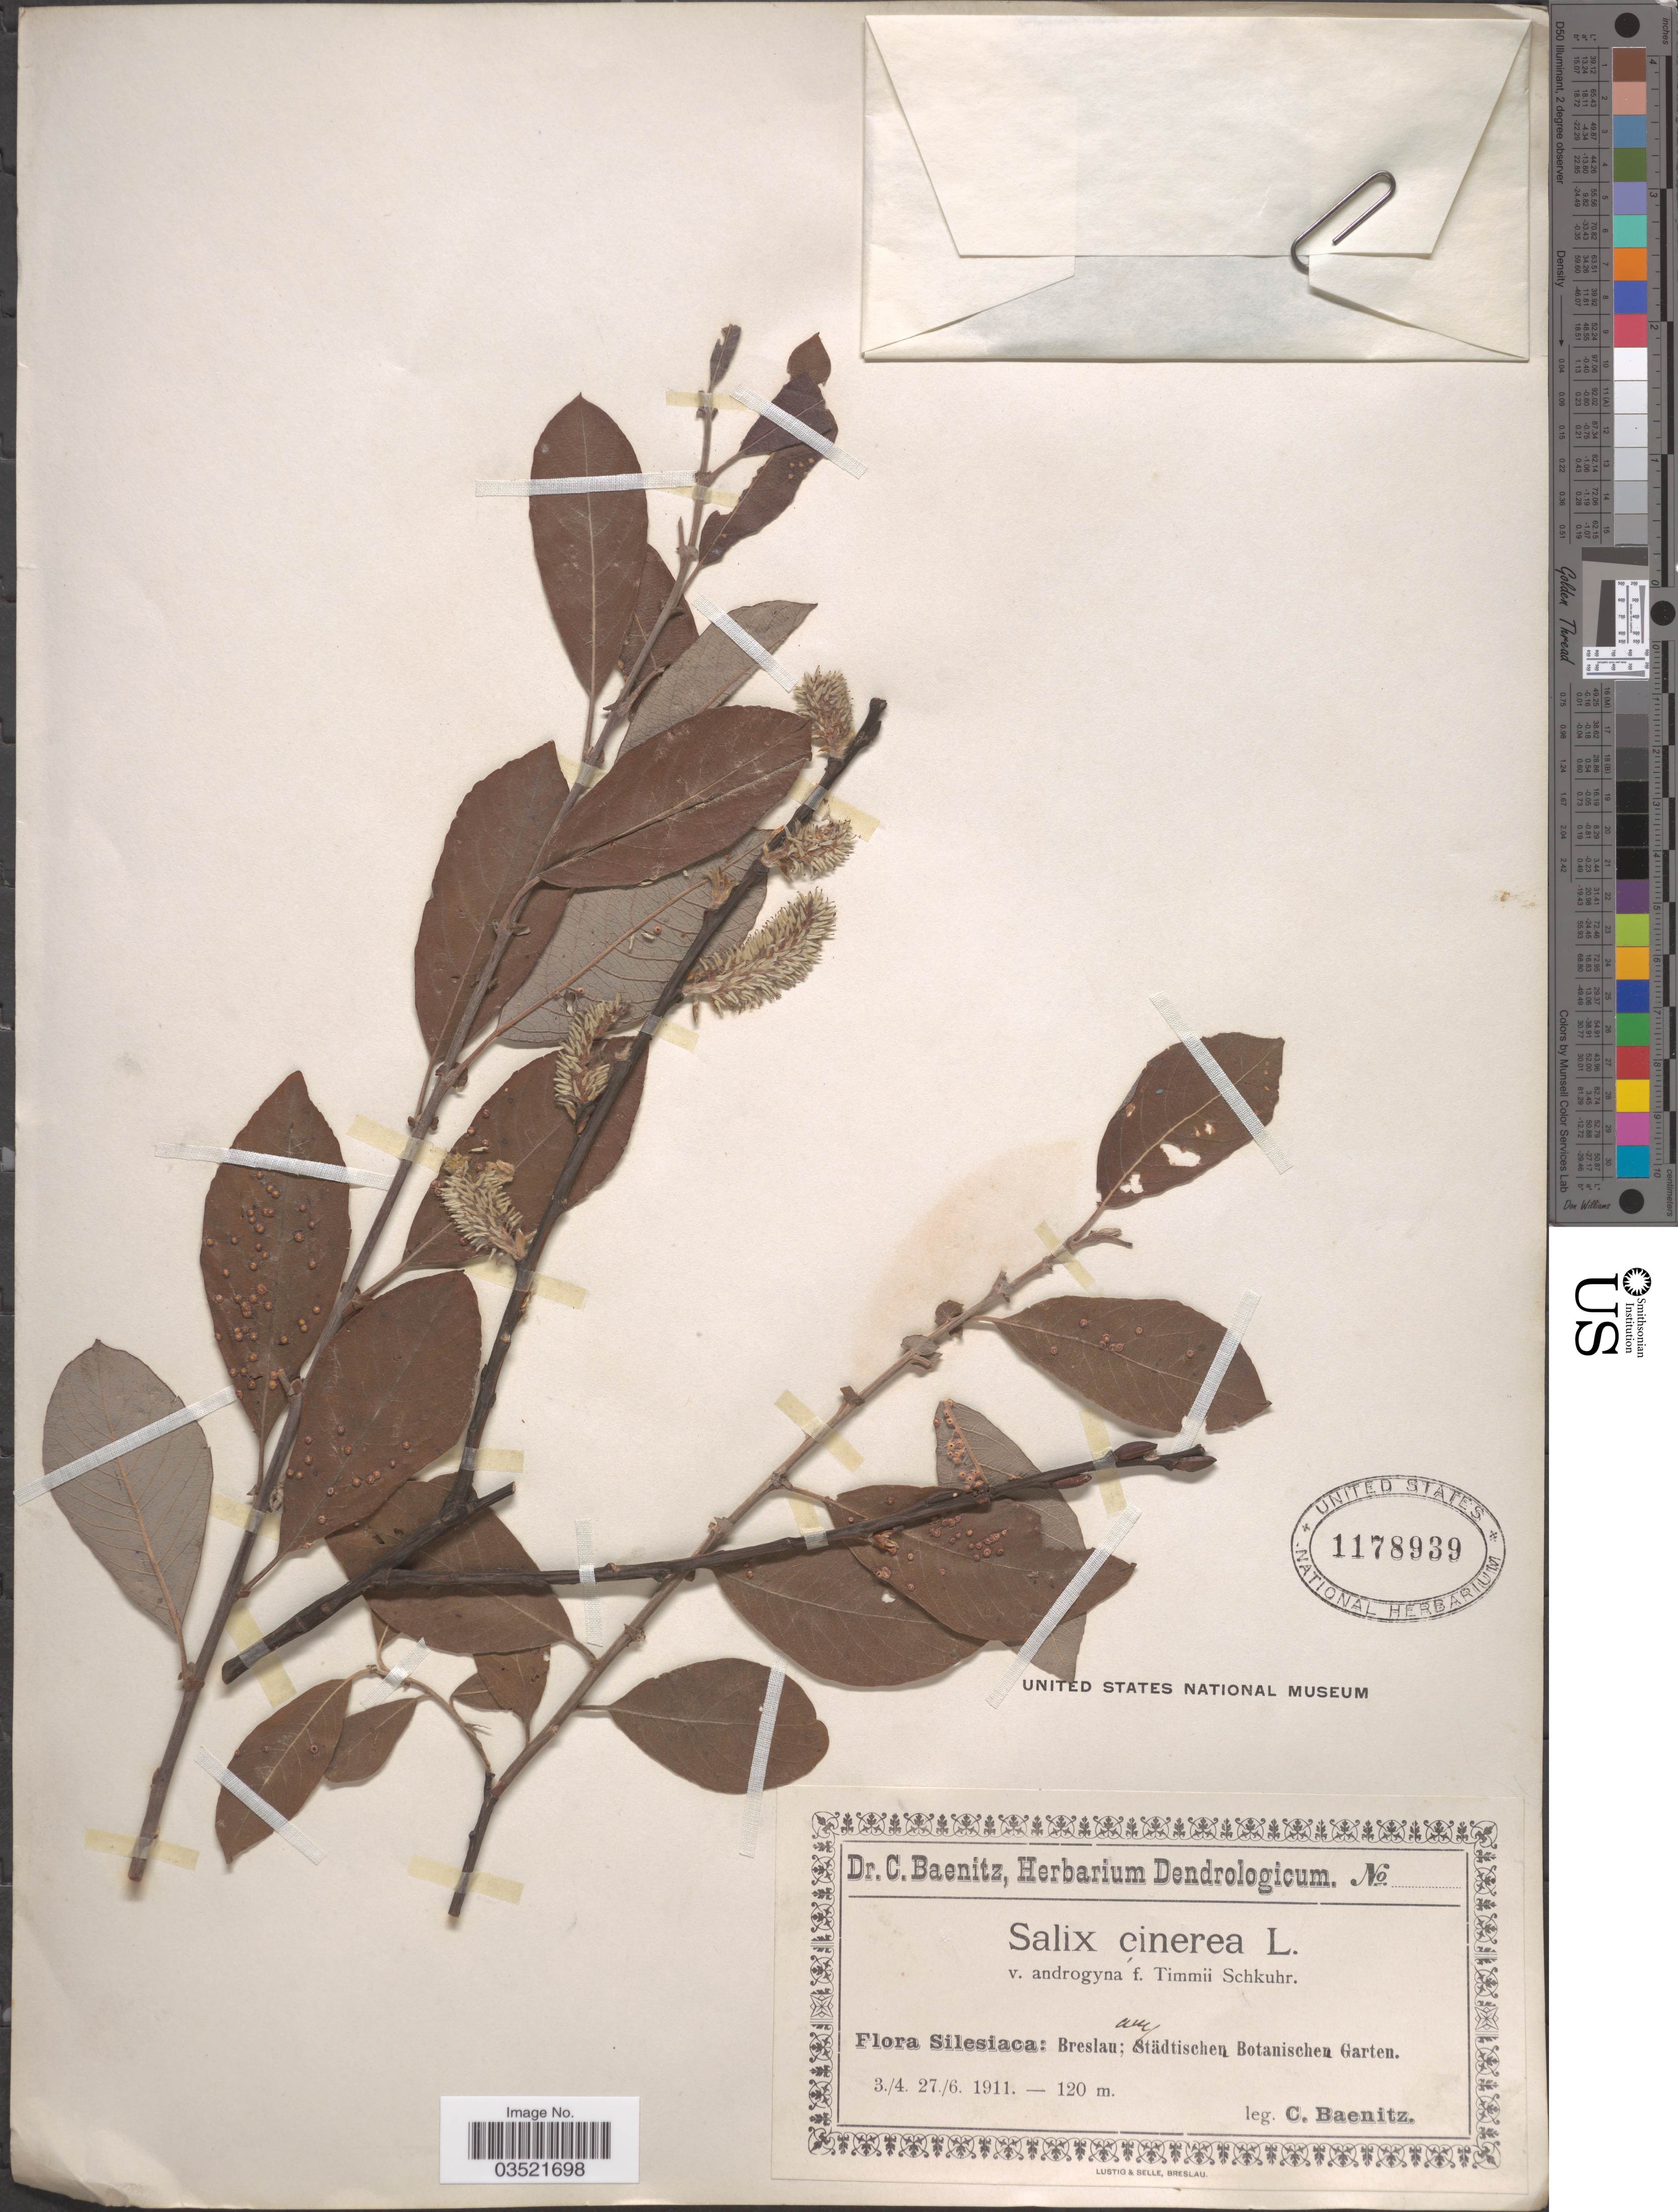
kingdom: Plantae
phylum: Tracheophyta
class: Magnoliopsida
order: Malpighiales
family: Salicaceae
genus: Salix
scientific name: Salix cinerea f. timmii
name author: Schkuhr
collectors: C. G. Baenitz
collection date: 1911-04-03/1911-06-27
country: Poland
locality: Silesiaca: Breslau: am Städtischen Botanischen Garten.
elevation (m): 120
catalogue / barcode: US 1178939